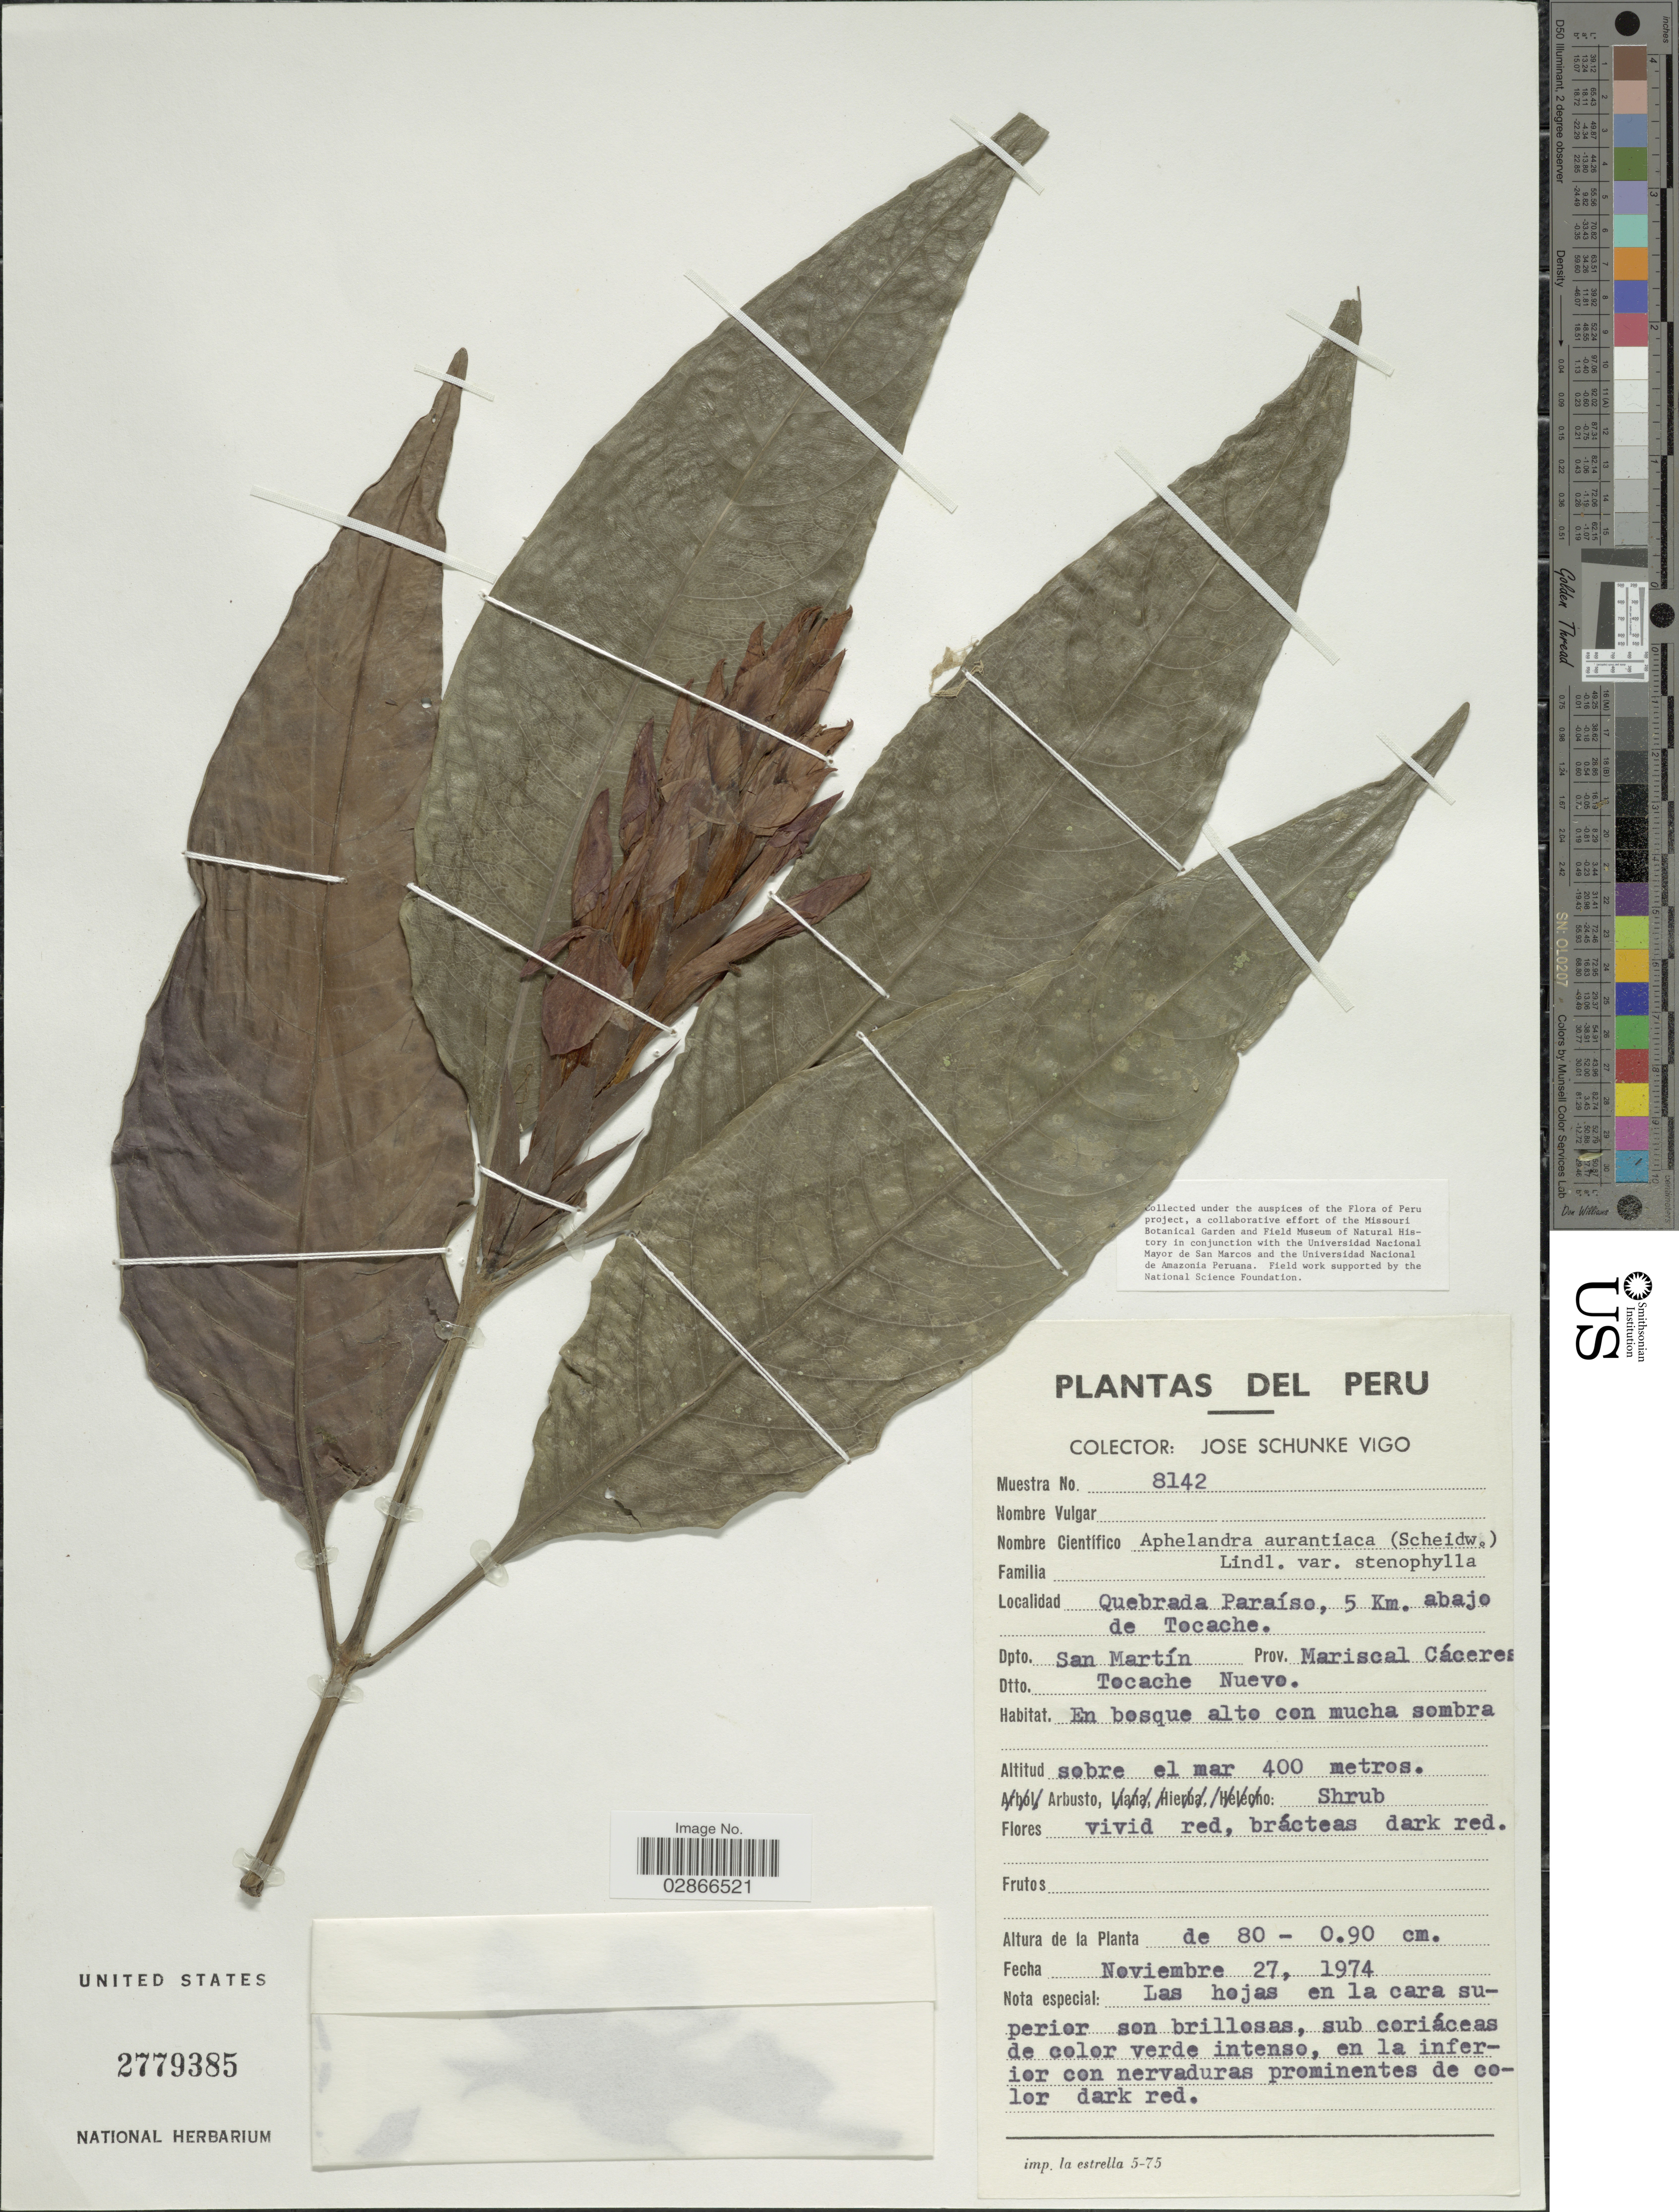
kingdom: Plantae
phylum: Tracheophyta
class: Magnoliopsida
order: Lamiales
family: Acanthaceae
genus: Aphelandra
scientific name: Aphelandra aurantiaca var. stenophylla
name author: Standl.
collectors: J. Schunke Vigo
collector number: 8142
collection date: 1974-11-27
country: Peru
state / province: San Martín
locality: Quebrada Paraíso, 5 Km. abajo de Tocache. Dpto. San Martín. Prov. Mariscal Cáceres. Dtto. Tocache Nuevo.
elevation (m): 400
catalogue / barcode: US 2779385